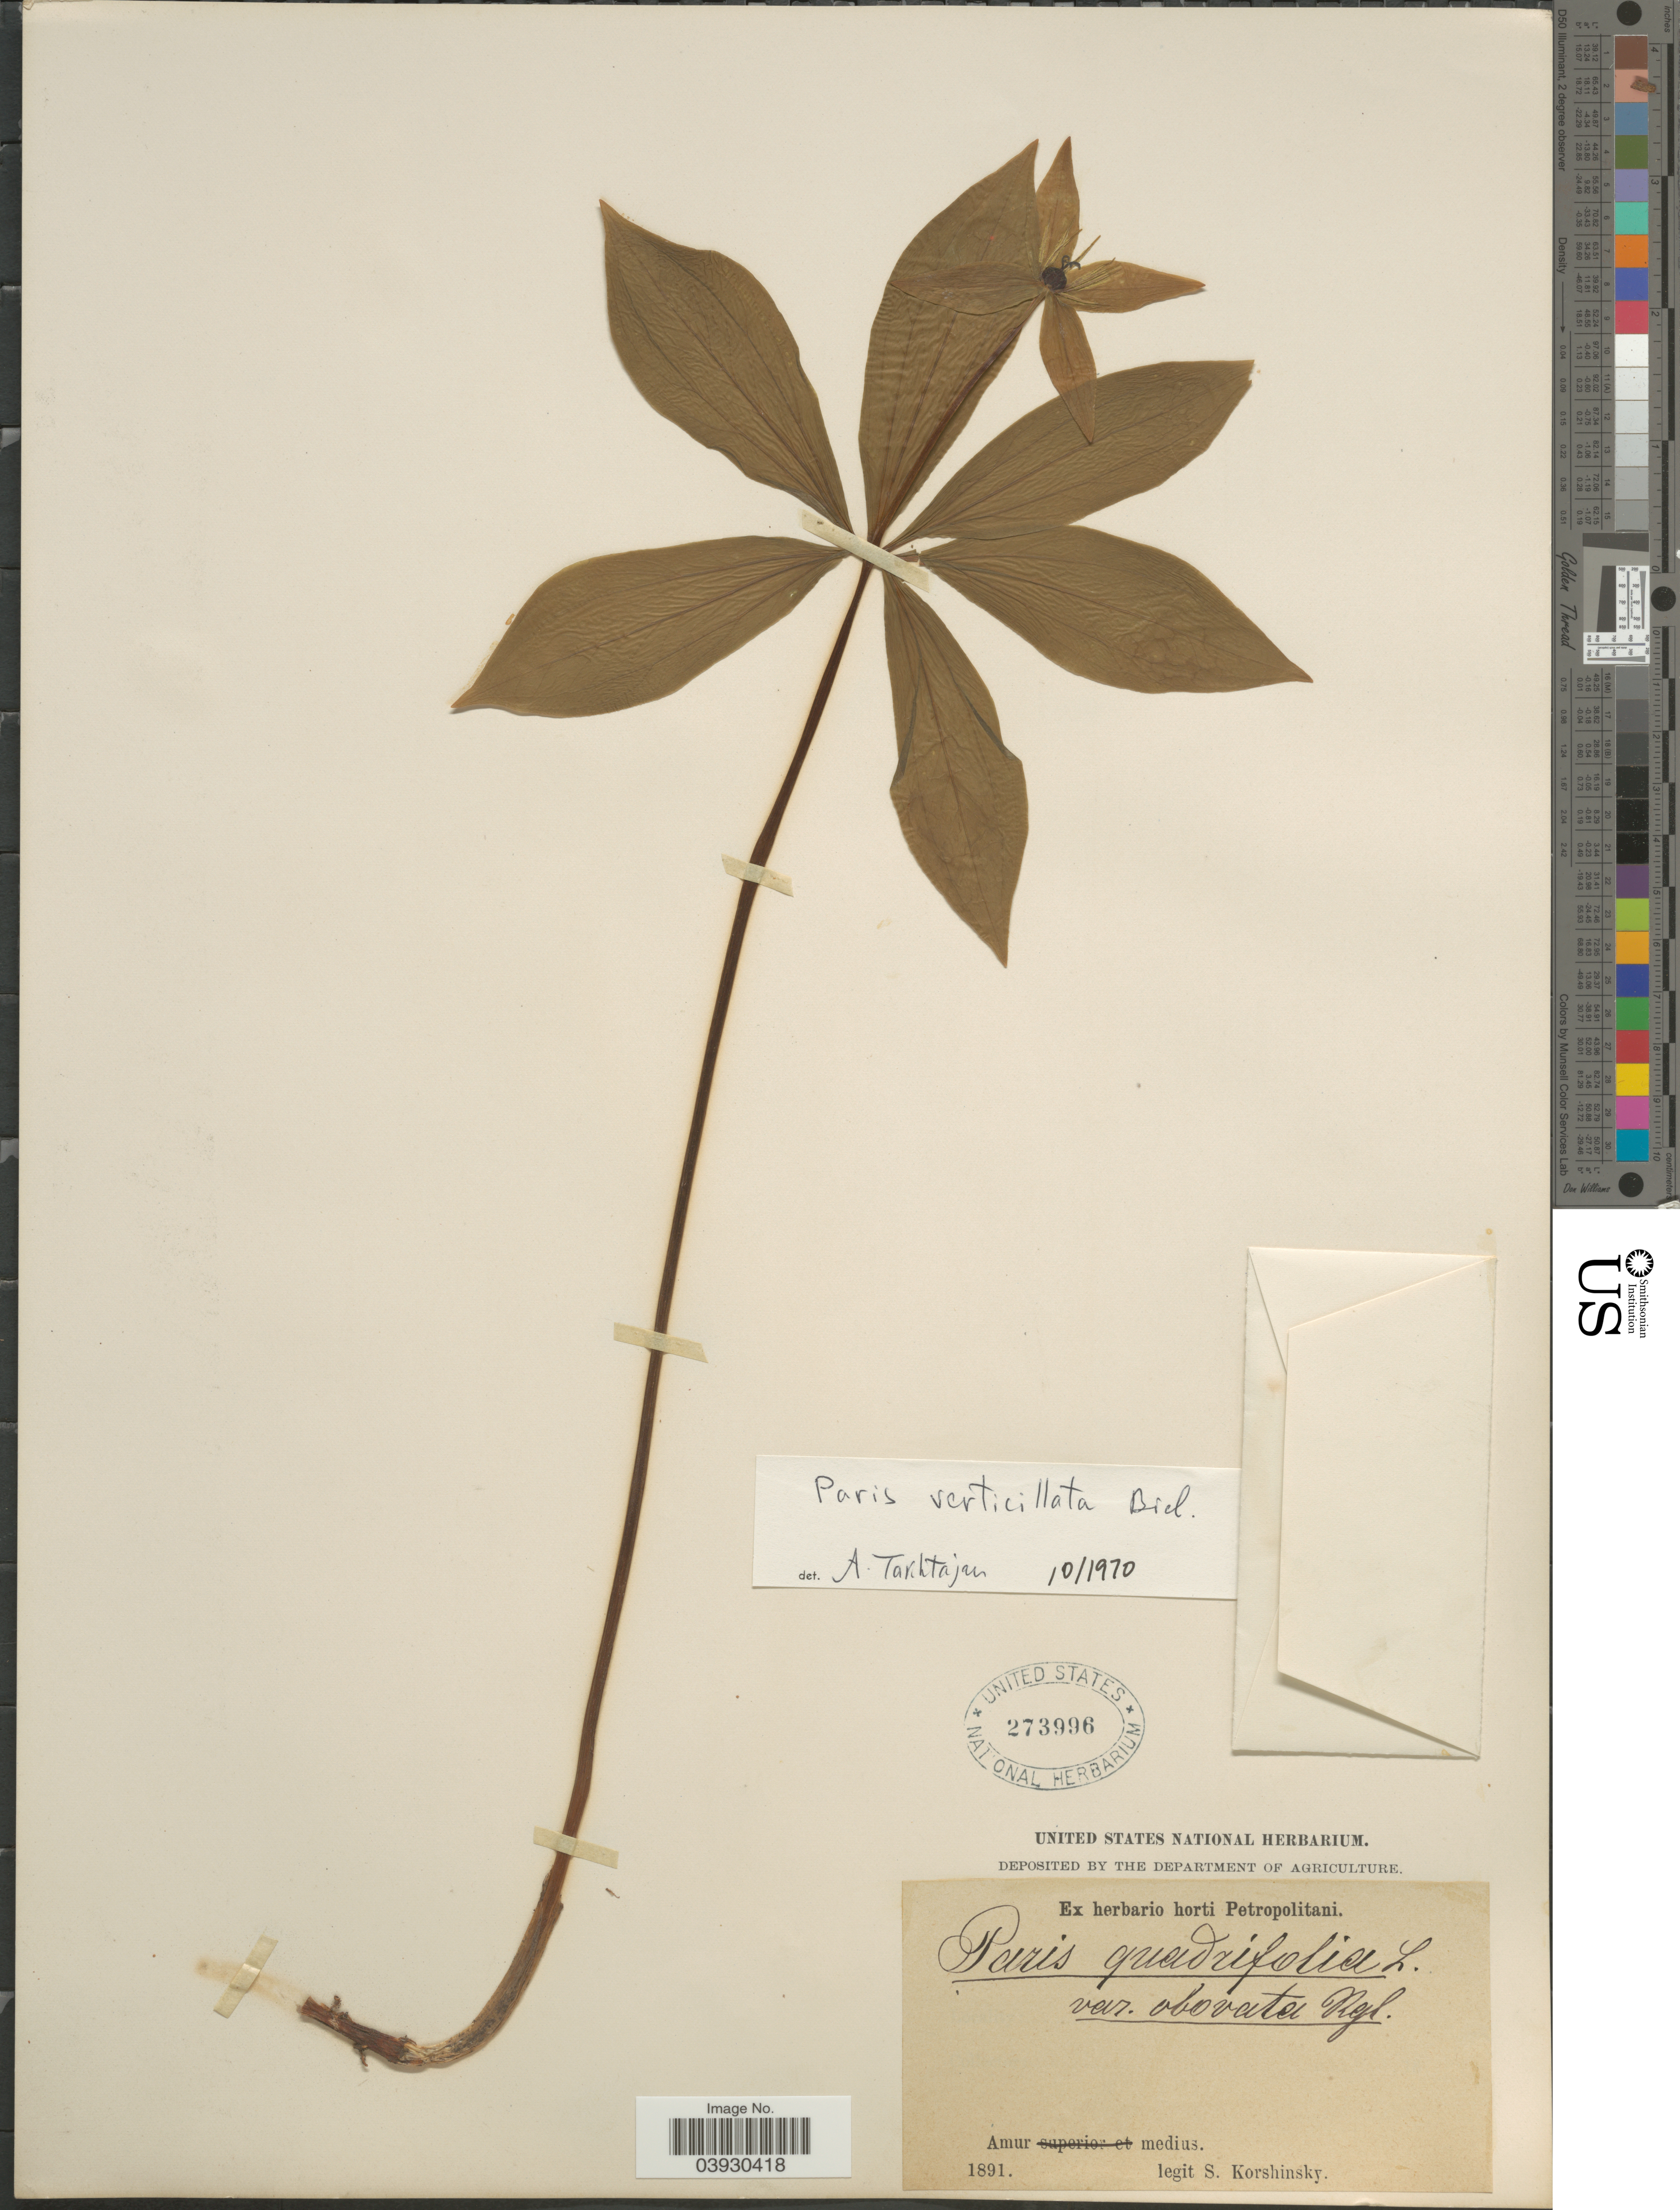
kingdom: Plantae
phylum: Tracheophyta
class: Liliopsida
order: Liliales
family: Melanthiaceae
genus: Paris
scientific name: Paris verticillata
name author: M. Bieb.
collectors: S. I. Korshinsky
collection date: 1891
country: Russian Federation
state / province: Amur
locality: Amur medius.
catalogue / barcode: US 273996